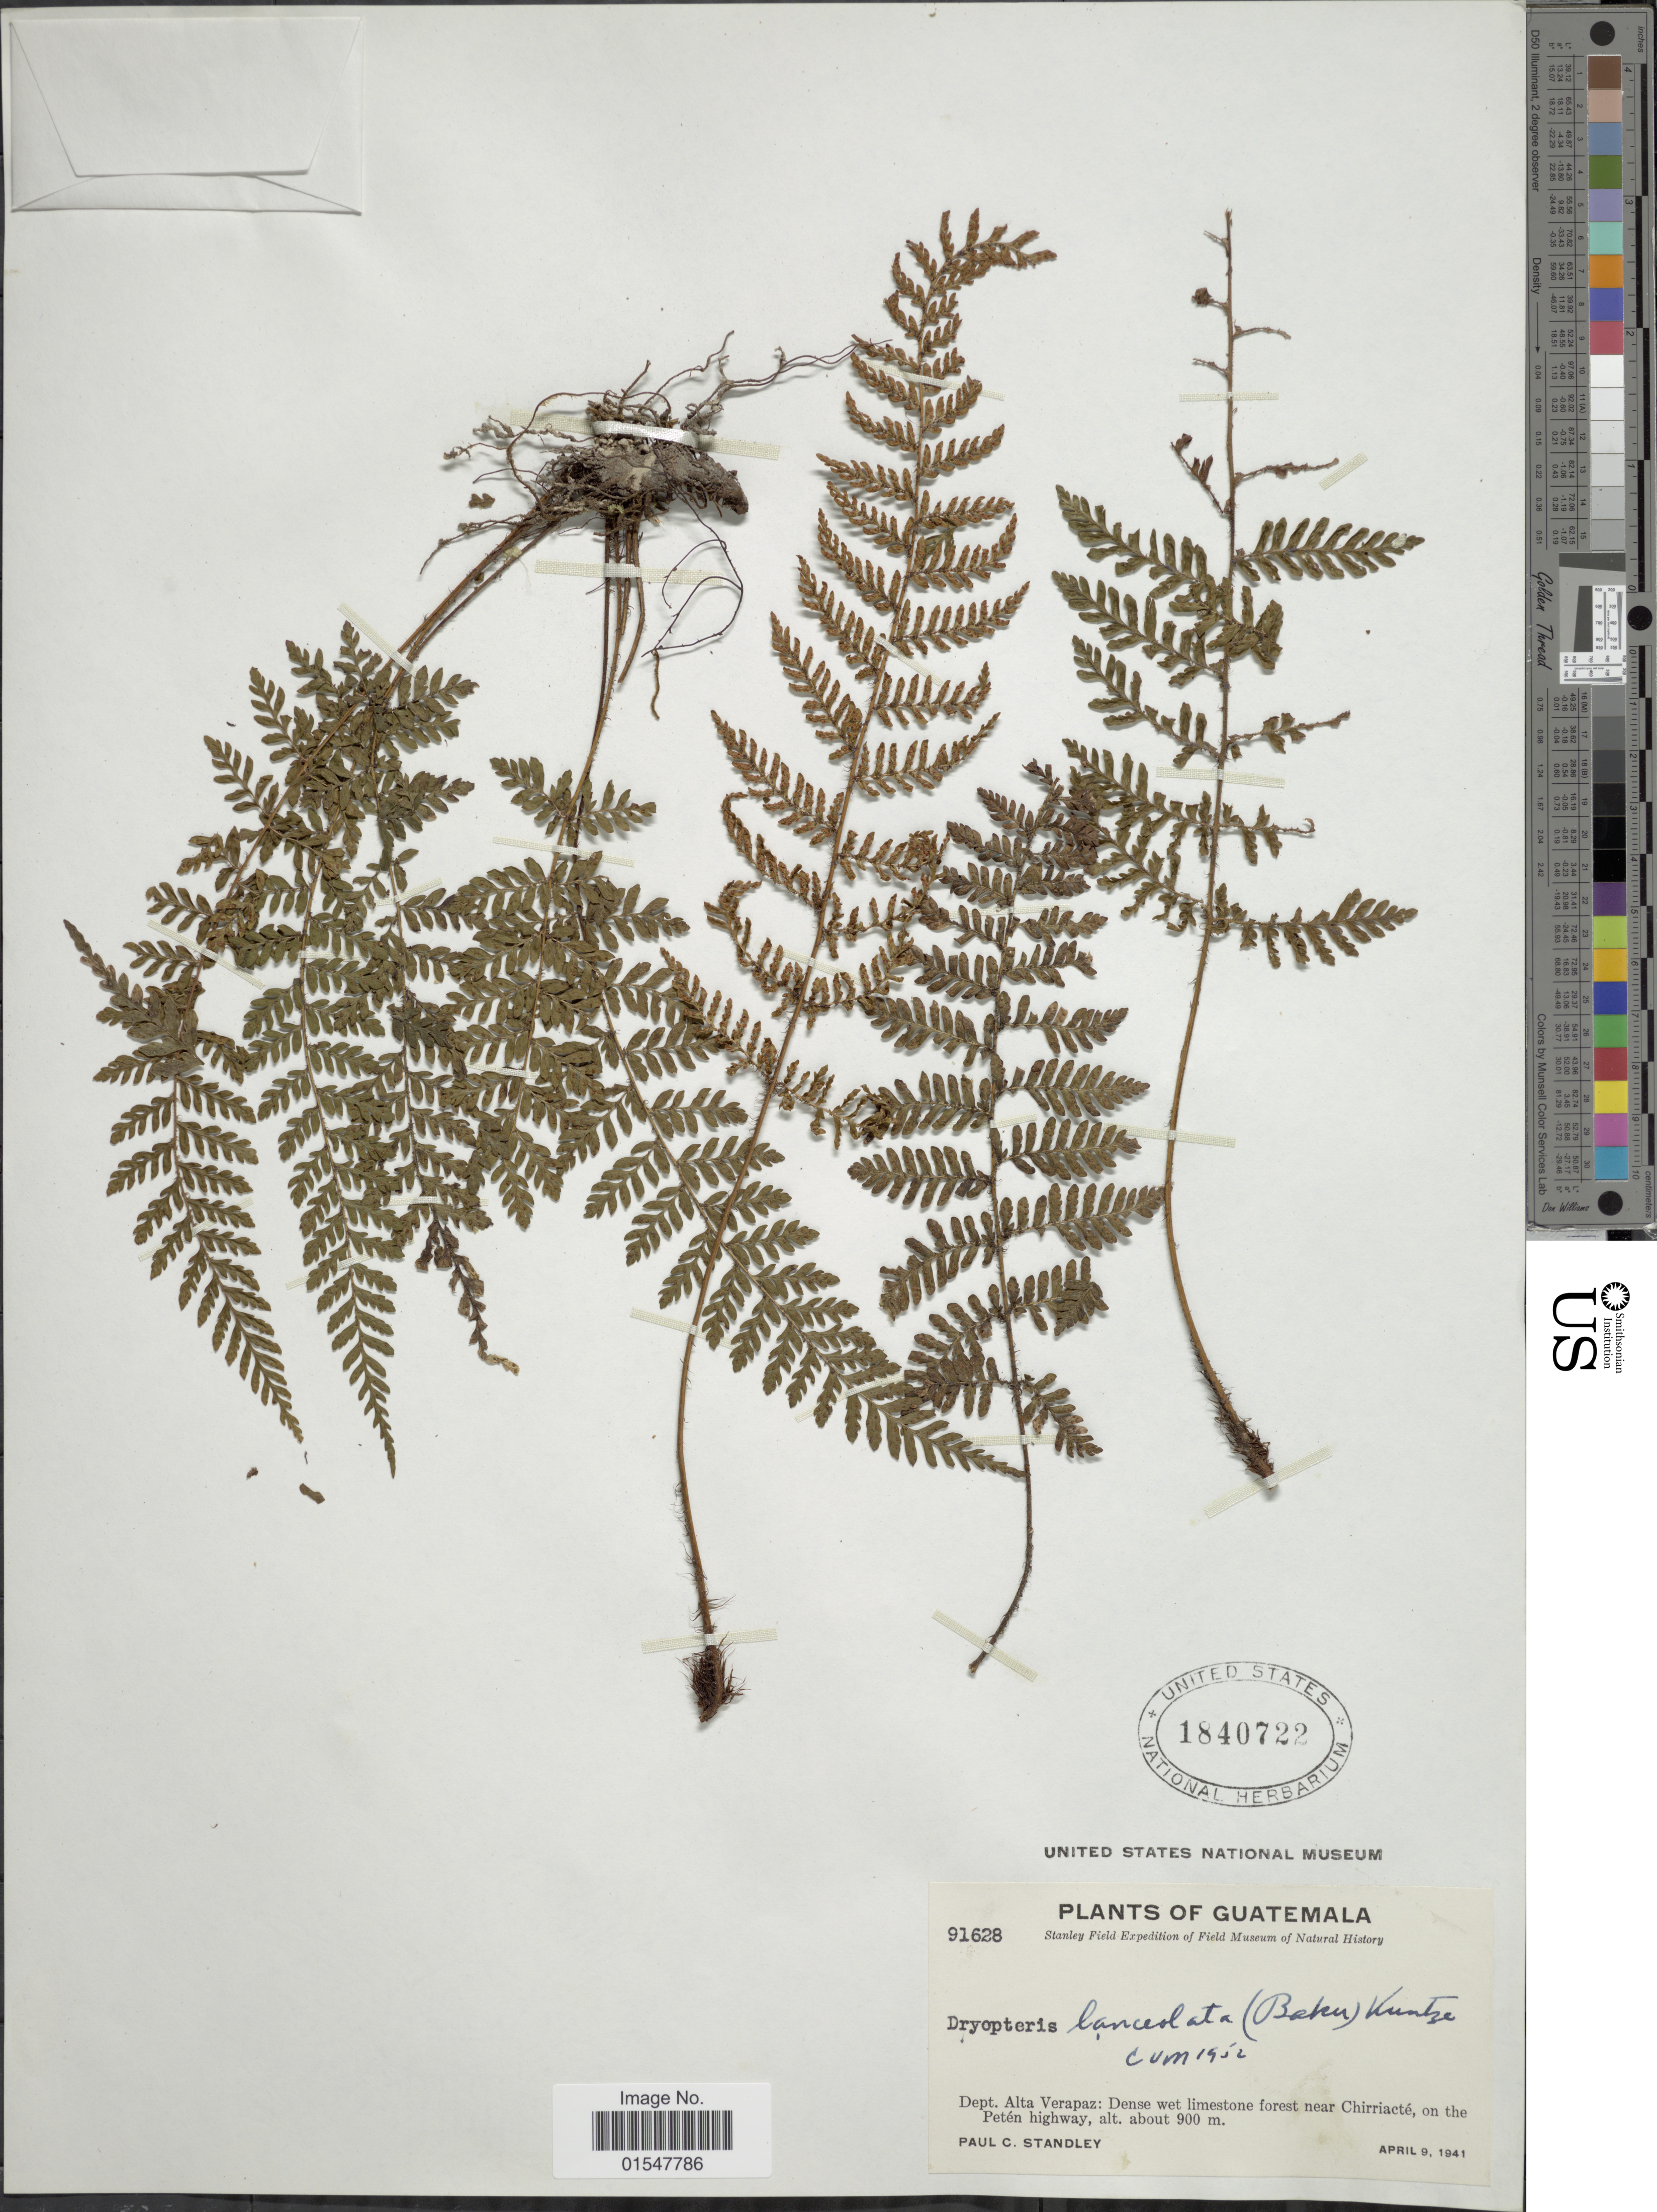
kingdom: Plantae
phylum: Tracheophyta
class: Polypodiopsida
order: Polypodiales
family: Dryopteridaceae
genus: Ctenitis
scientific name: Ctenitis lanceolata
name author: (Baker) A.R. Sm.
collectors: P. C. Standley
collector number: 91628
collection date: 1941-04-09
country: Guatemala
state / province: Alta Verapaz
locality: Guatemala, dept. Alta Verapaz: Dense wet limestone forest near Chirriacté, on the Petén Highway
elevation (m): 900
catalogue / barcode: US 1840722